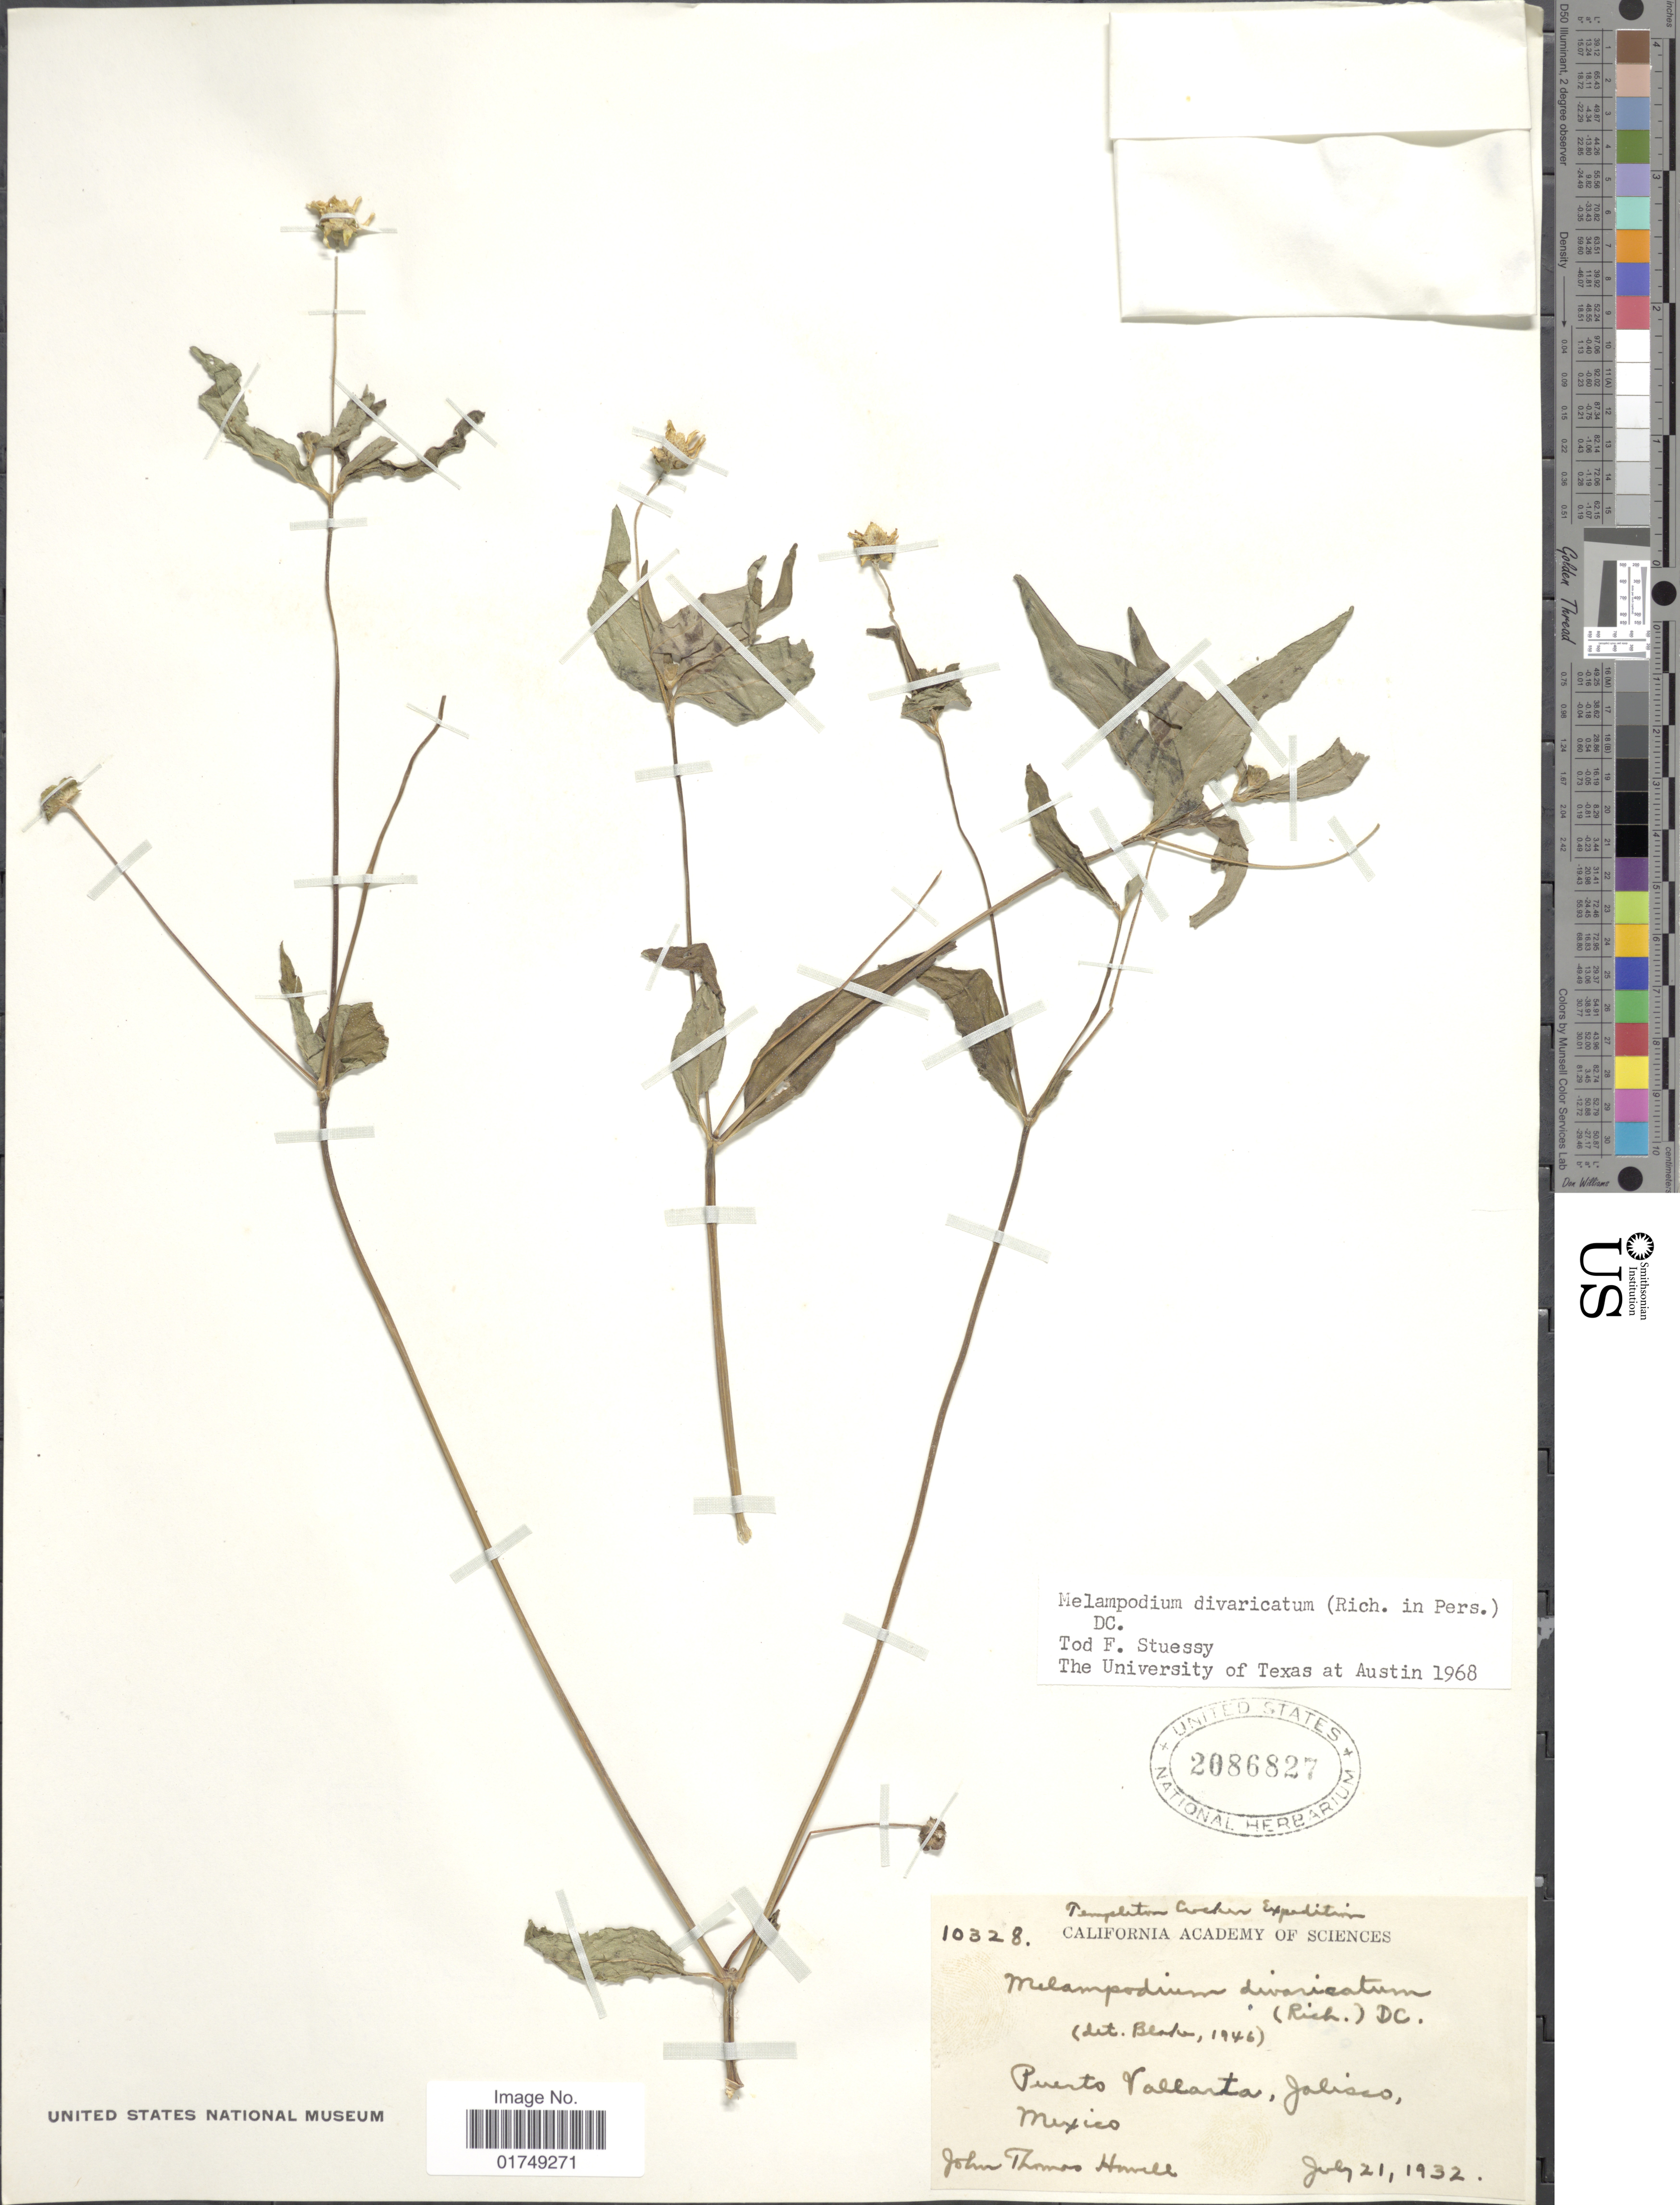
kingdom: Plantae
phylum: Tracheophyta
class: Magnoliopsida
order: Asterales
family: Asteraceae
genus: Melampodium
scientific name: Melampodium divaricatum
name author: (Rich.) DC.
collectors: J. T. Howell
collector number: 10328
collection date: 1932-07-21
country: Mexico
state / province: Jalisco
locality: Puerto Vallarta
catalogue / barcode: US 2086827